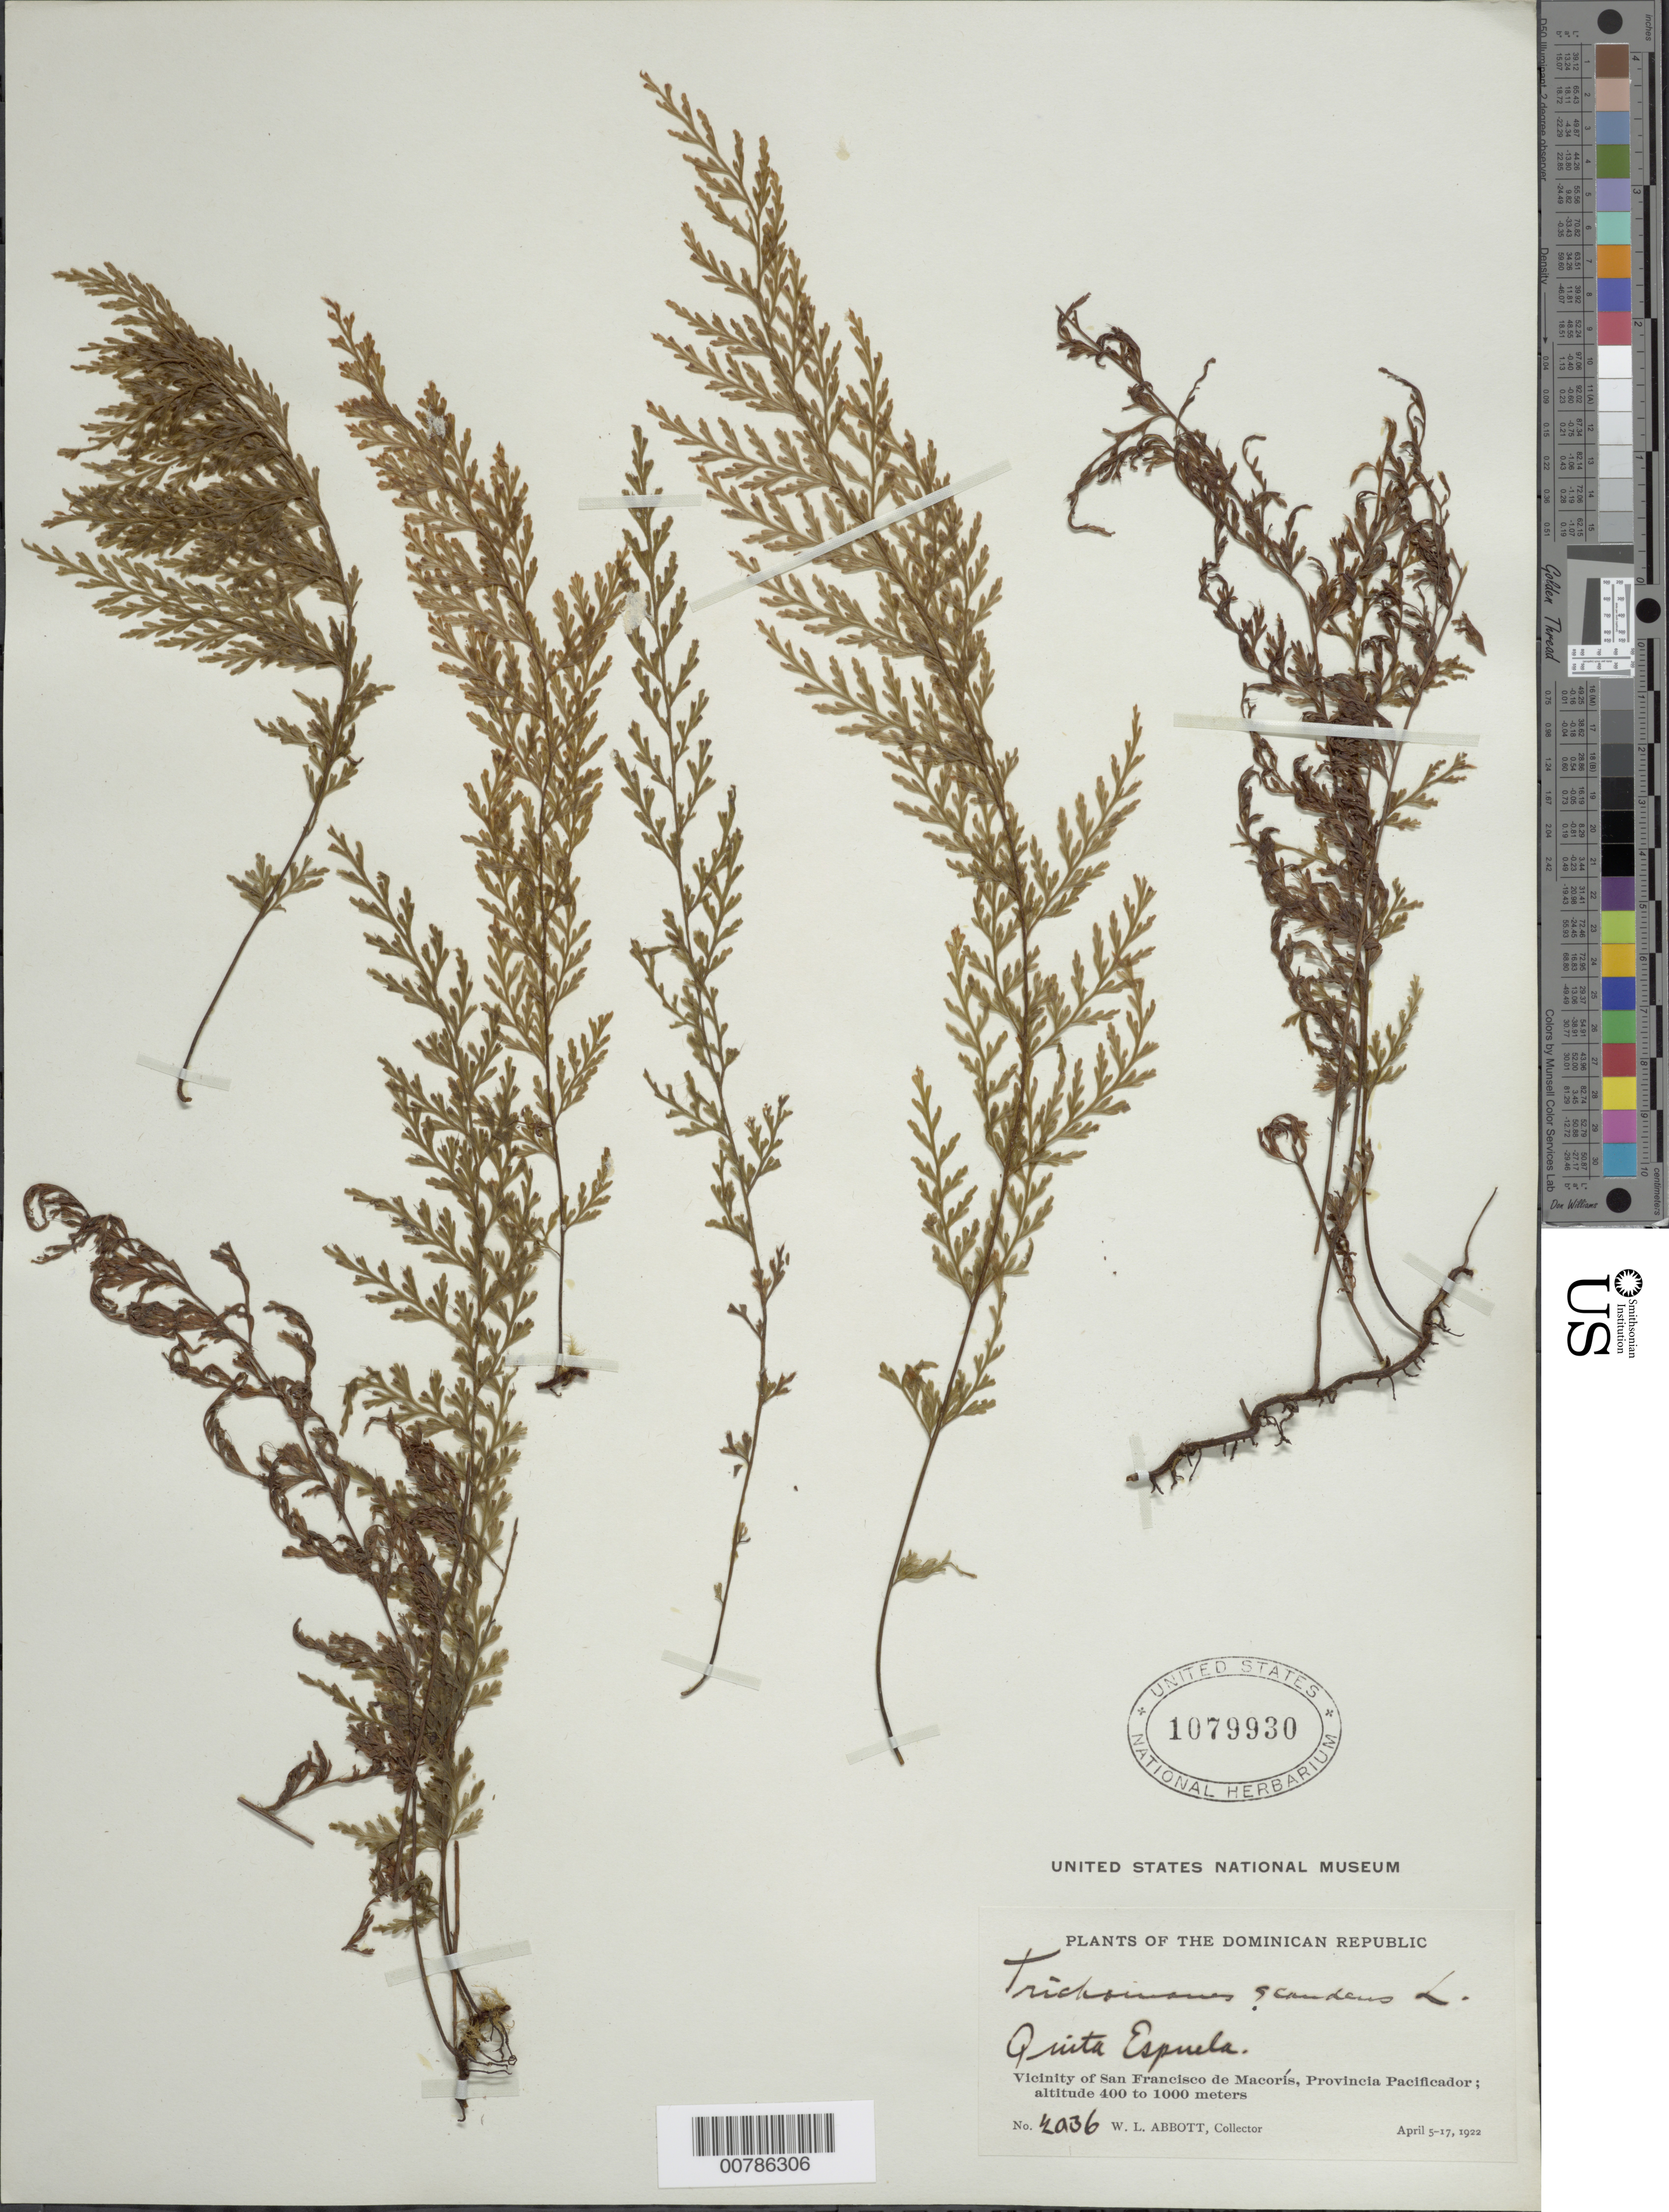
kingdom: Plantae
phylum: Tracheophyta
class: Polypodiopsida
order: Hymenophyllales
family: Hymenophyllaceae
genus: Trichomanes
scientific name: Trichomanes scandens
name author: L.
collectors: W. L. Abbott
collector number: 2036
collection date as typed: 05 Apr 1922 to 17 Apr 1922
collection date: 1922-04-05/1922-04-17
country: Dominican Republic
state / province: Duarte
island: Hispaniola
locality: San Francisco de Macorís, vicinity; Quita Espuela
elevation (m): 400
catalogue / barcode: US 1079930